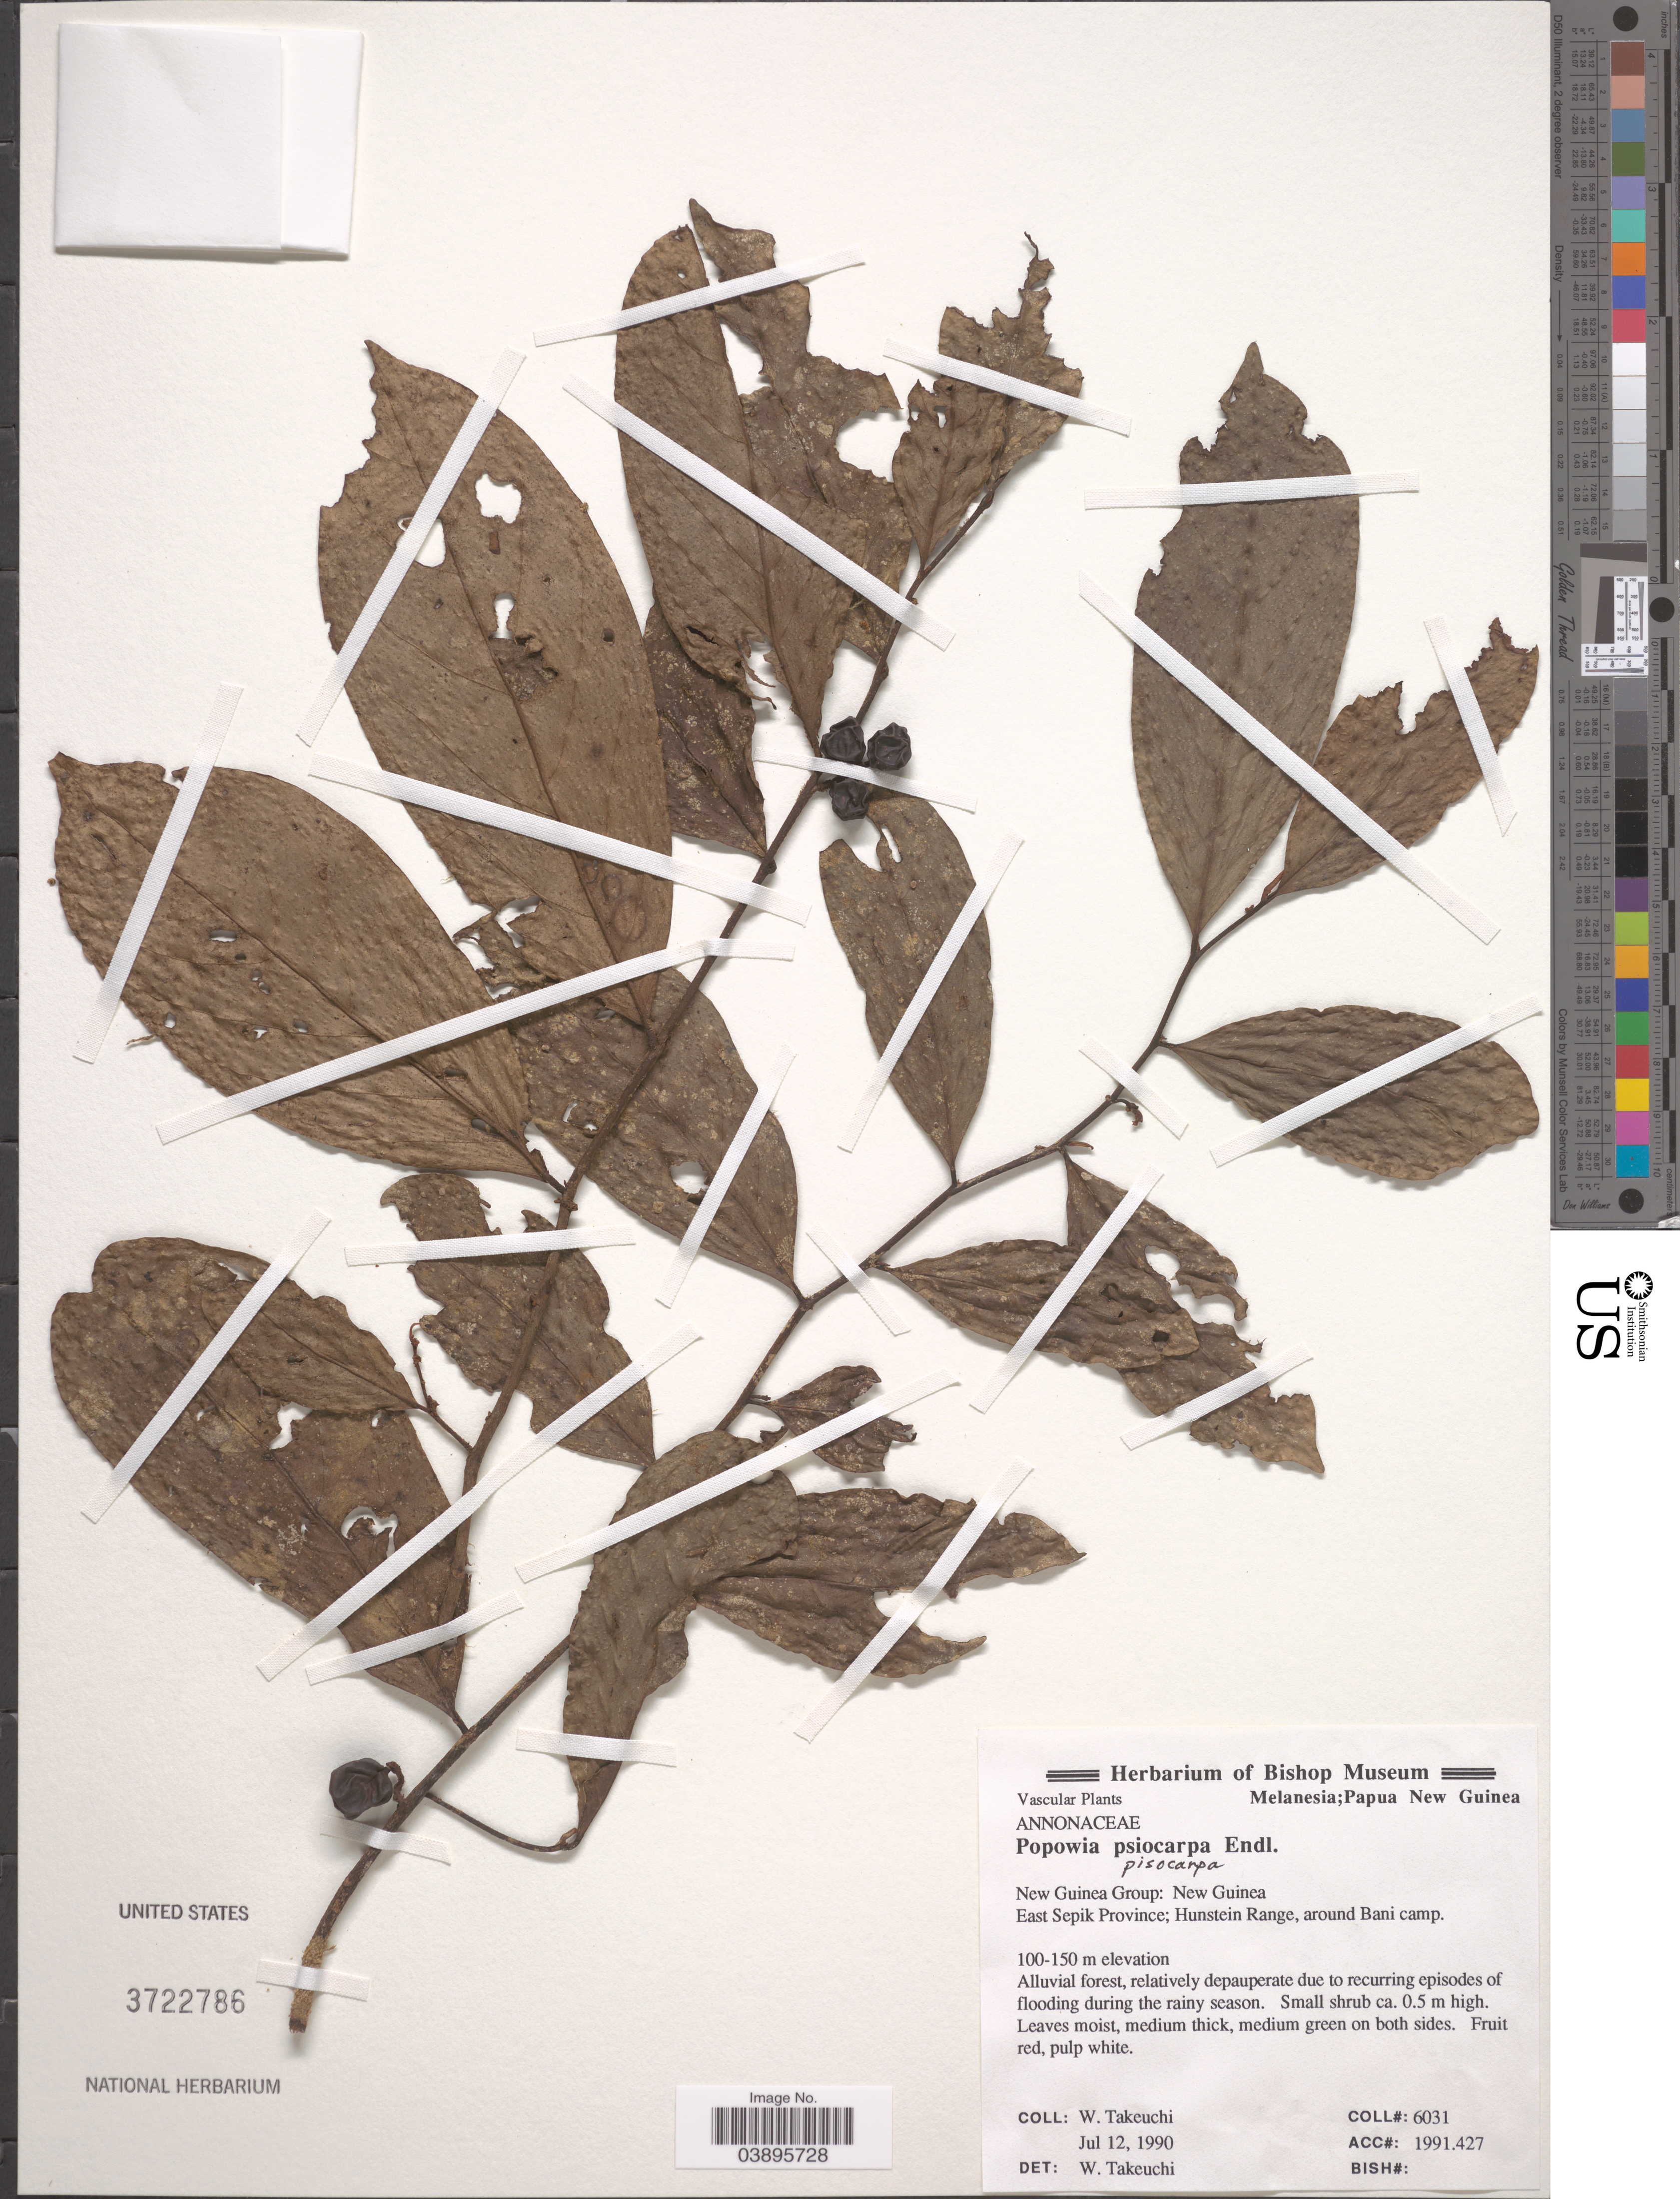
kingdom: Plantae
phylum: Tracheophyta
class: Magnoliopsida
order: Magnoliales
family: Annonaceae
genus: Popowia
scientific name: Popowia pisocarpa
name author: (Blume) Endl.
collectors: W. Takeuchi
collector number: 6031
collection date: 1990-07-12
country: Papua New Guinea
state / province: East Sepik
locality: New Guinea Group: New Guinea. Hunstein Range, around Bani camp.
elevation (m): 100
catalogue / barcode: US 3722786